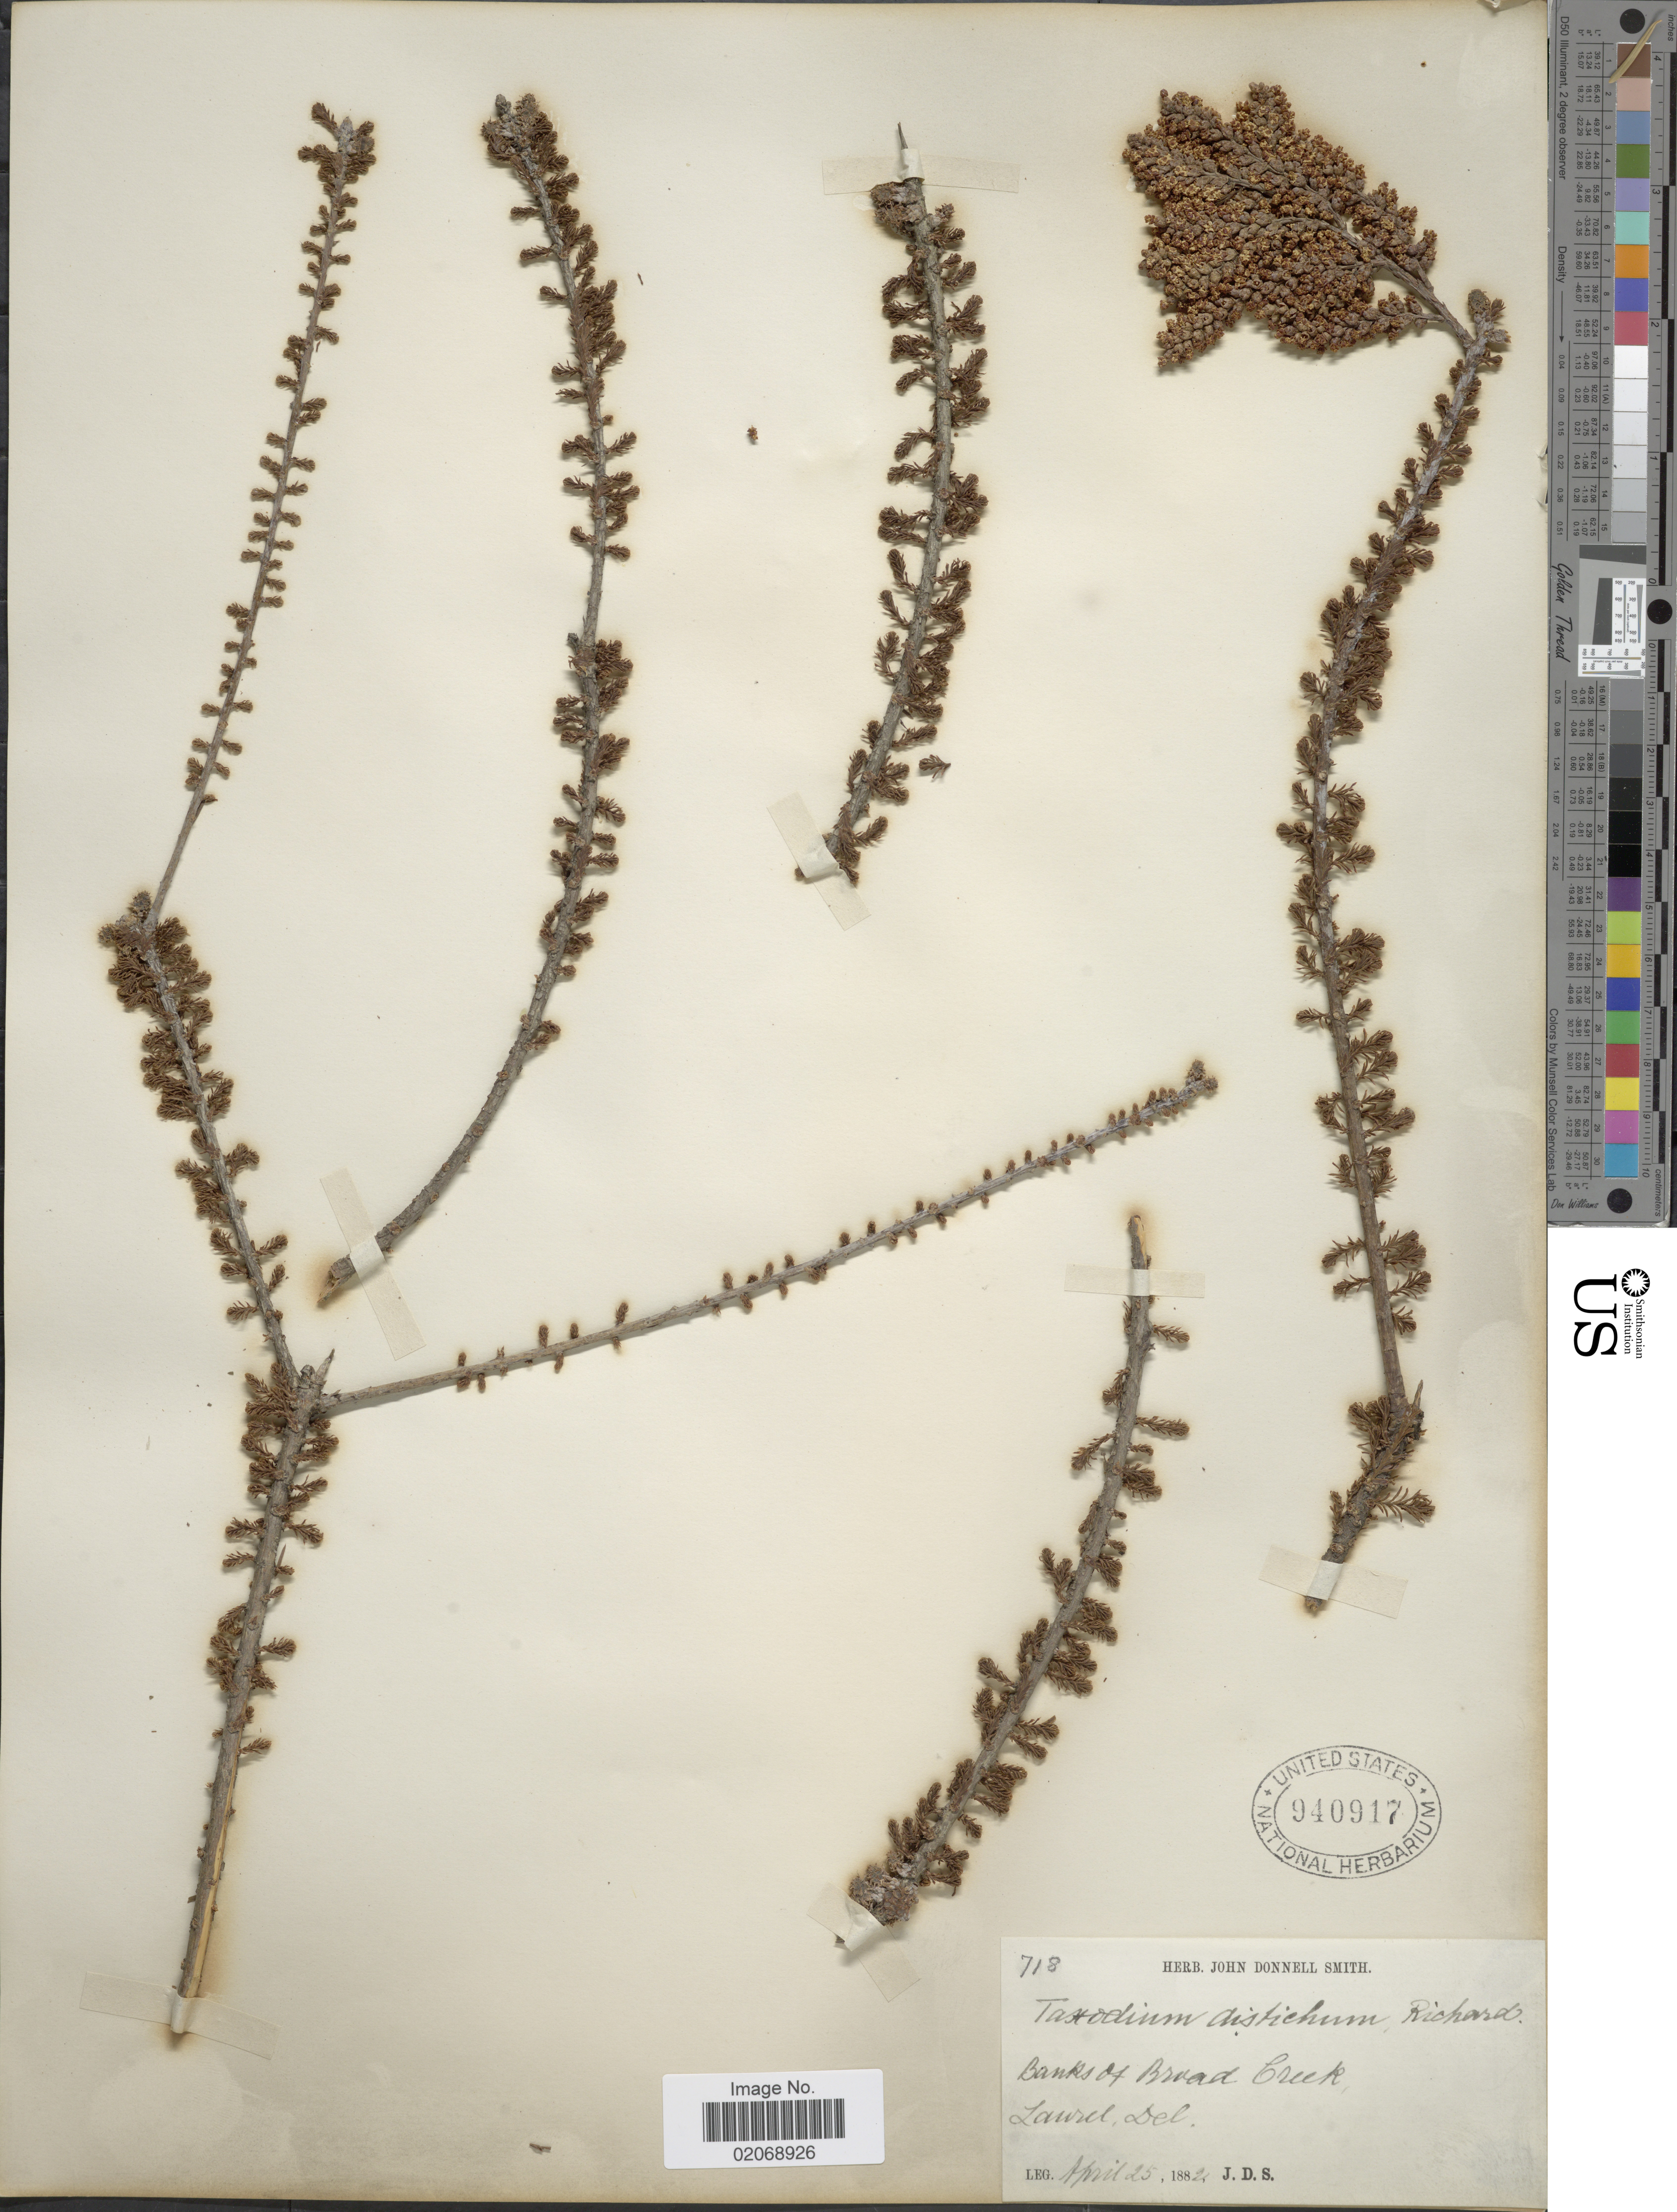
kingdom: Plantae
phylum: Tracheophyta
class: Pinopsida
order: Pinales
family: Cupressaceae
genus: Taxodium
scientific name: Taxodium distichum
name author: (L.) Rich.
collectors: J. Donnell Smith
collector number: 718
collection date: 1882-04-25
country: United States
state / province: Delaware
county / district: Sussex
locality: Banks of Broad Creek, Laurel,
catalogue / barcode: US 940917